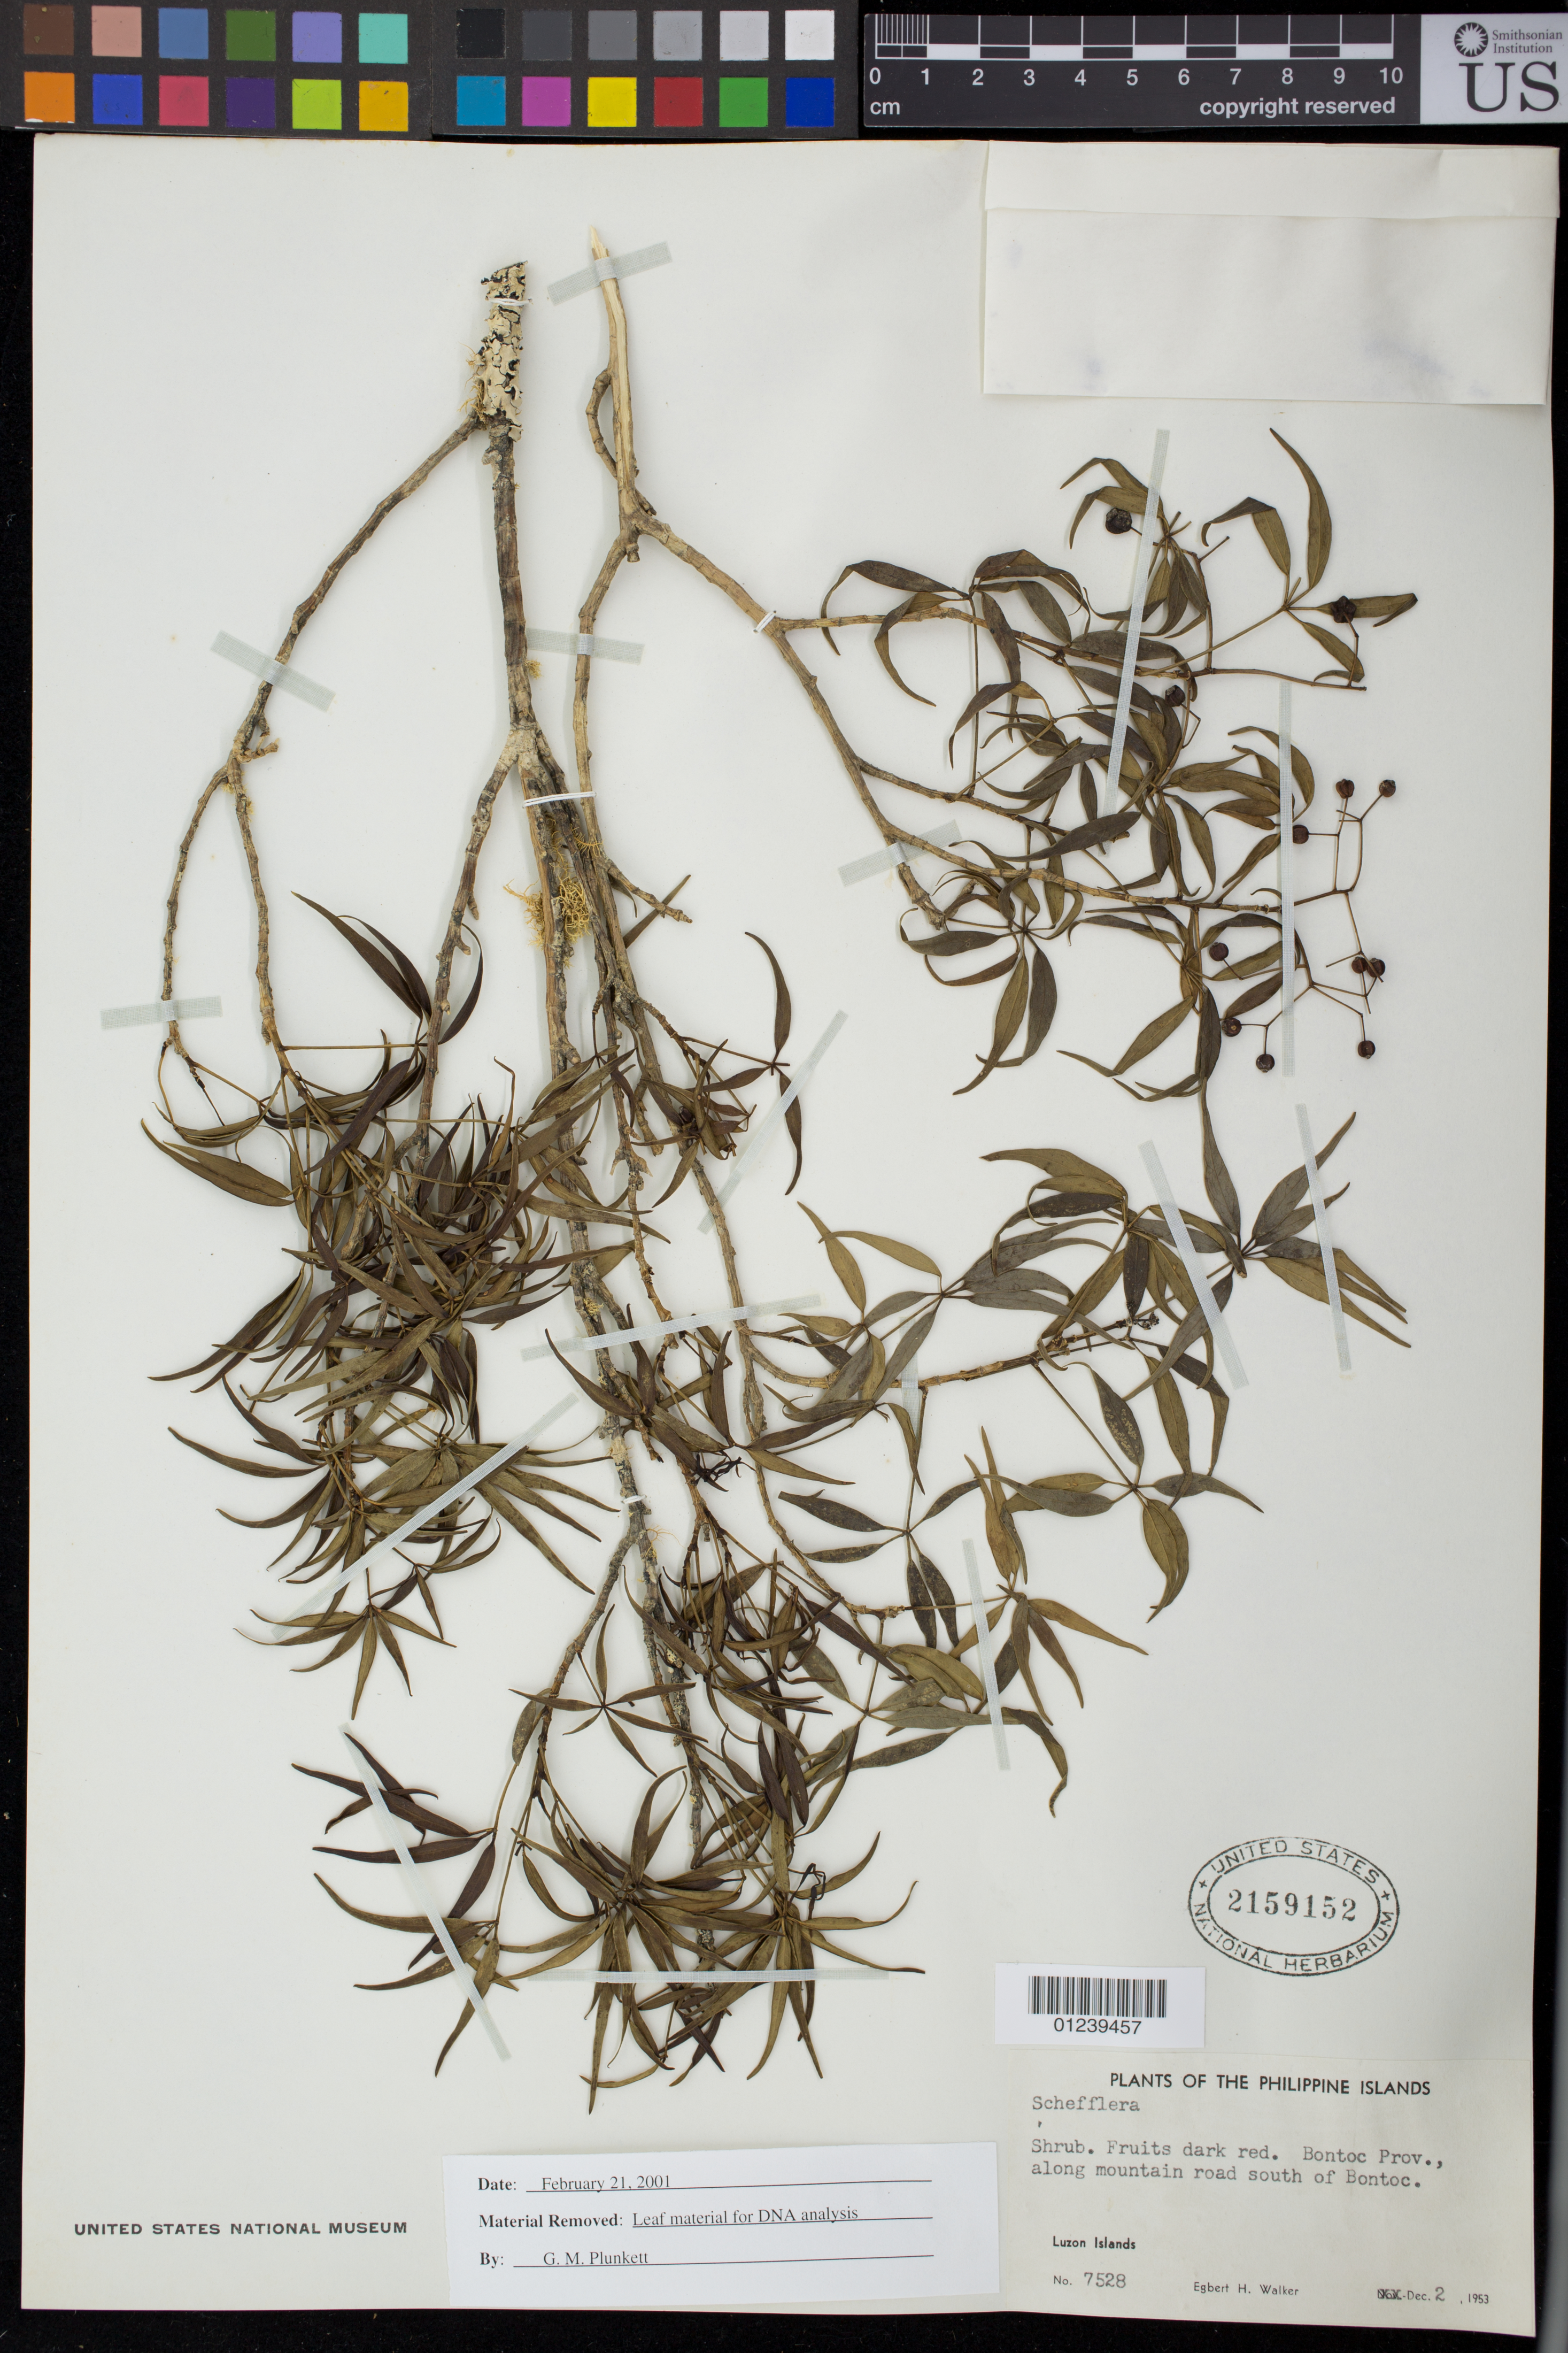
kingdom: Plantae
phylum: Tracheophyta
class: Magnoliopsida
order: Apiales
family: Araliaceae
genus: Schefflera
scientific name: Schefflera microphylla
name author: Merr.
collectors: E. H. Walker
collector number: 7528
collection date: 1953-12-02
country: Philippines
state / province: Cordillera (Administrative Region)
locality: Bontoc Prov., along mountain road south of Bontoc. Luzon Islands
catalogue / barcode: US 2159152